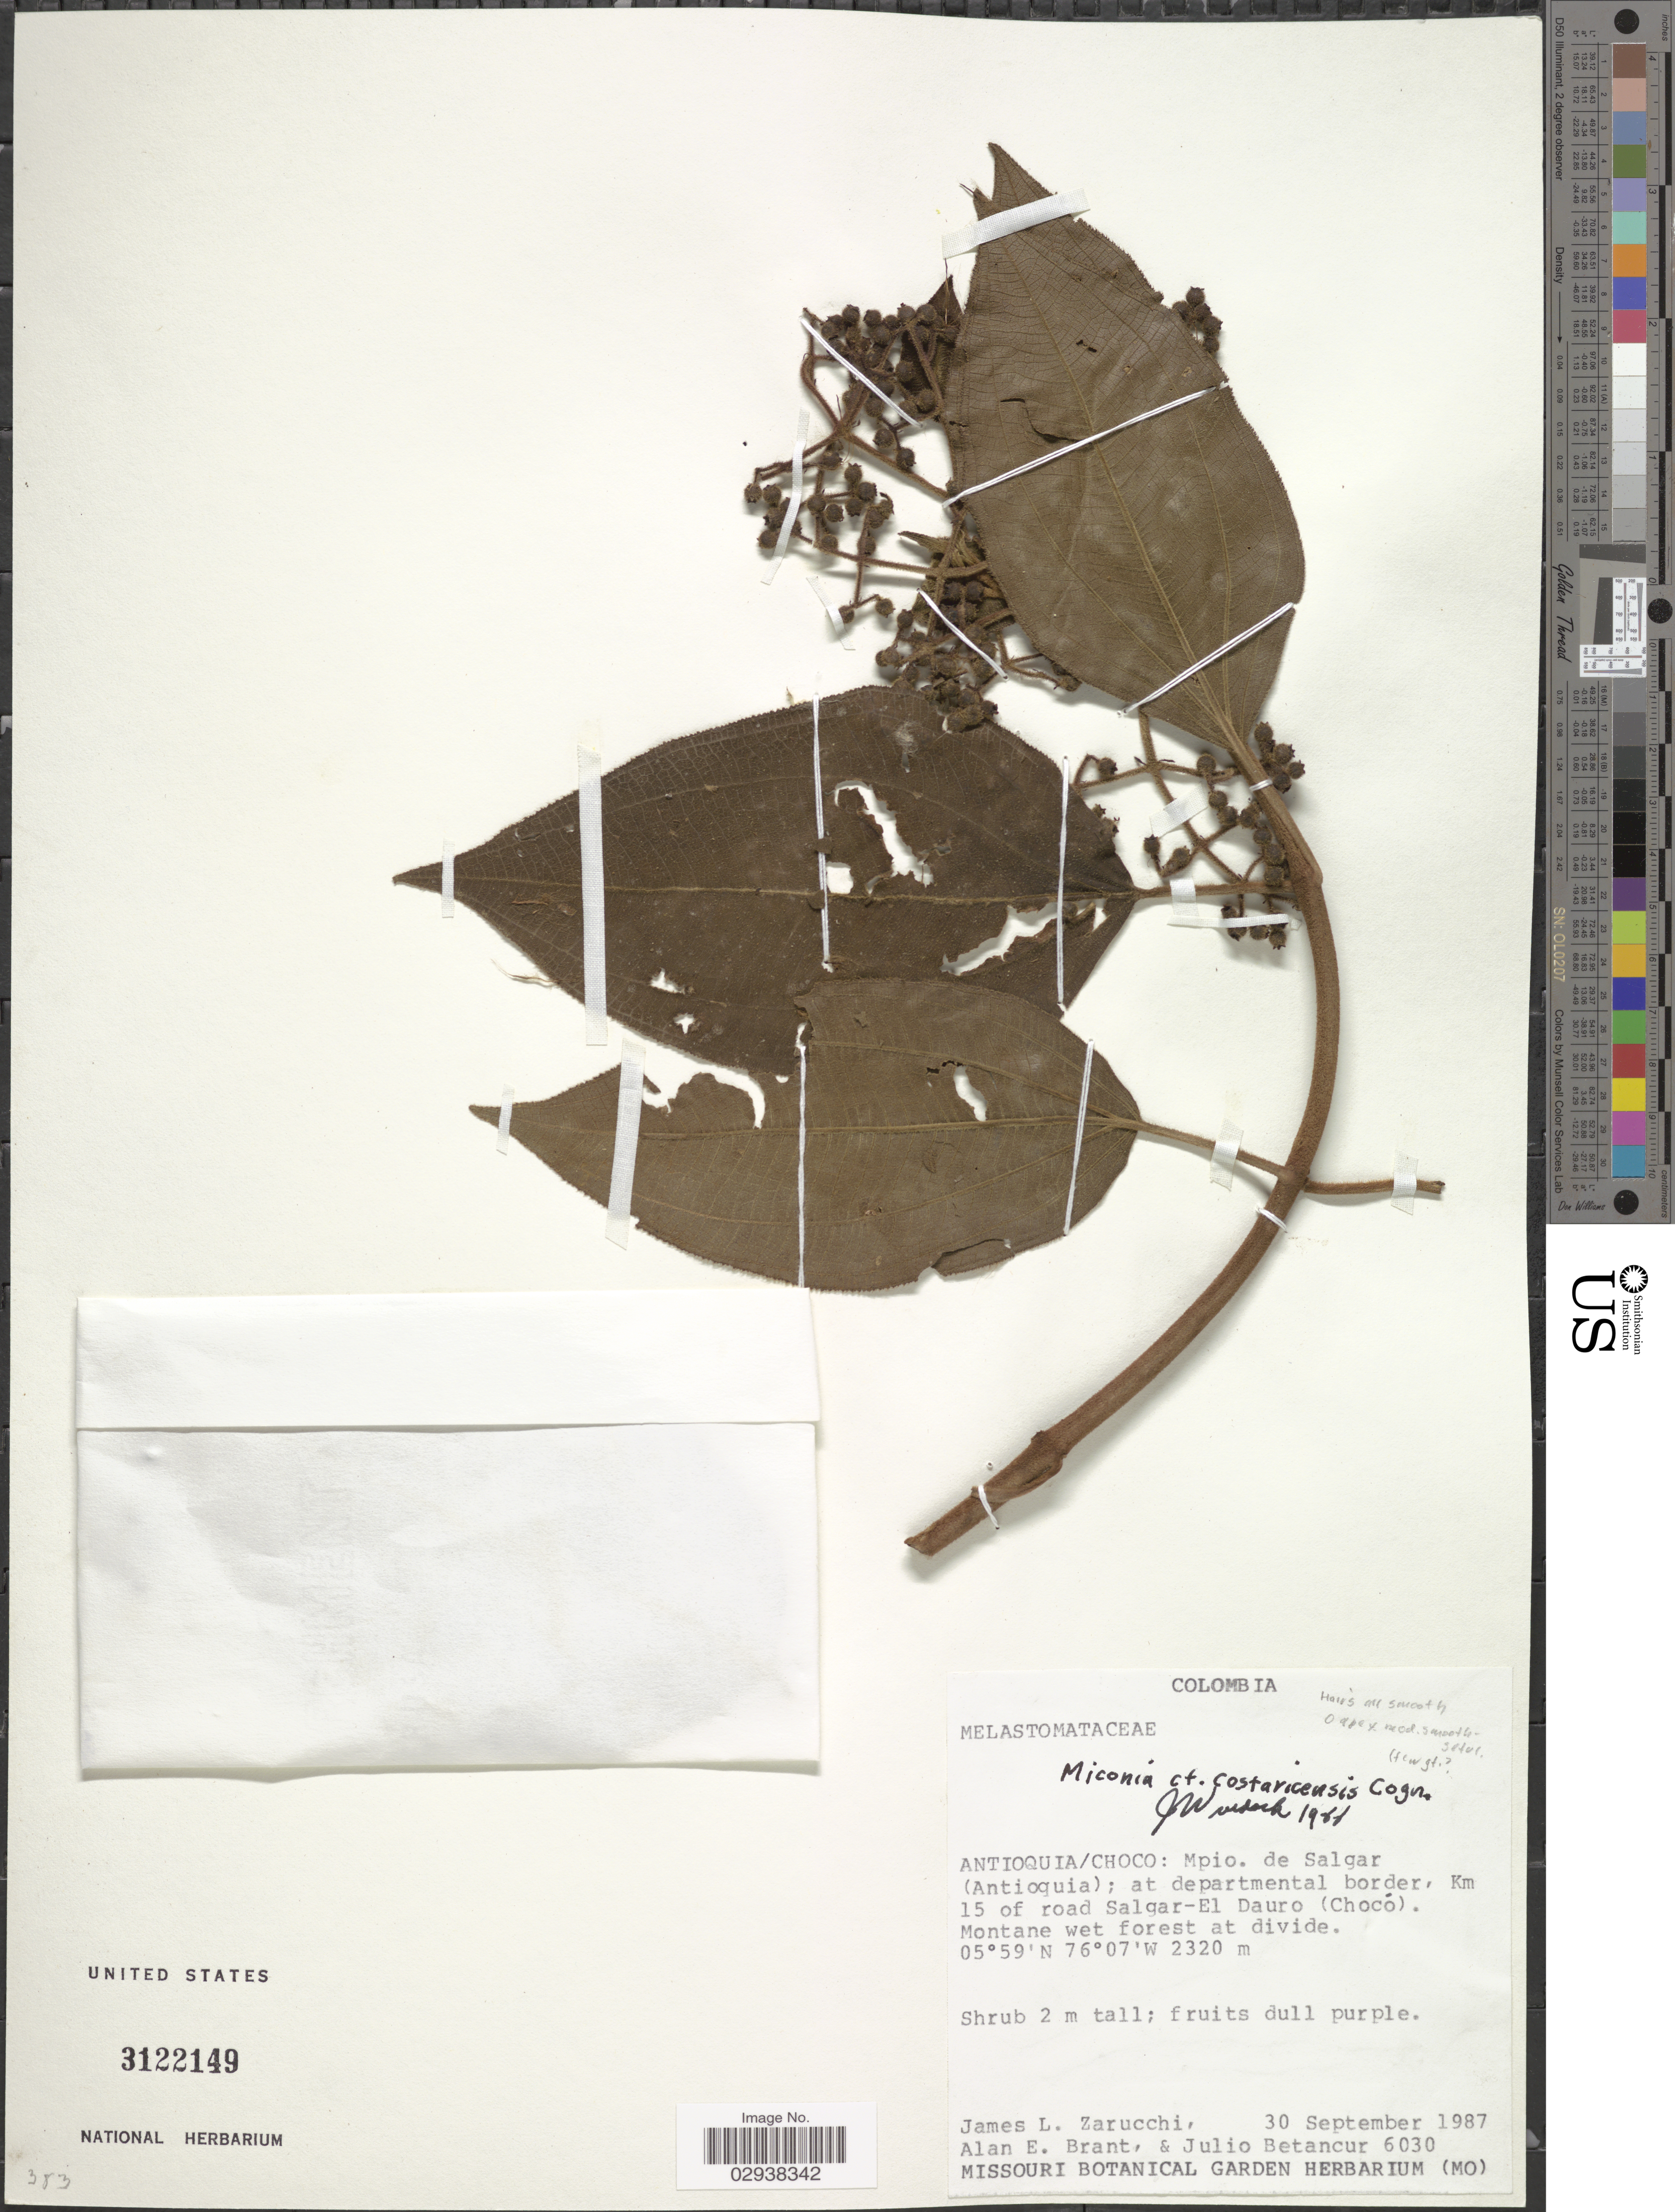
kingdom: Plantae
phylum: Tracheophyta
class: Magnoliopsida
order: Myrtales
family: Melastomataceae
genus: Miconia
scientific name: Miconia costaricensis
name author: Cogn.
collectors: J. L. Zarucchi, A. Brant & J. Betancur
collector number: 6030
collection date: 1987-09-30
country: Colombia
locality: Antioquia/ Choco: Mpio. de Salgar (Antioquia); at departmental border, Km 15 of road Salgar-El Dauro (Chocó).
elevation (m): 2320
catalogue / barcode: US 3122149